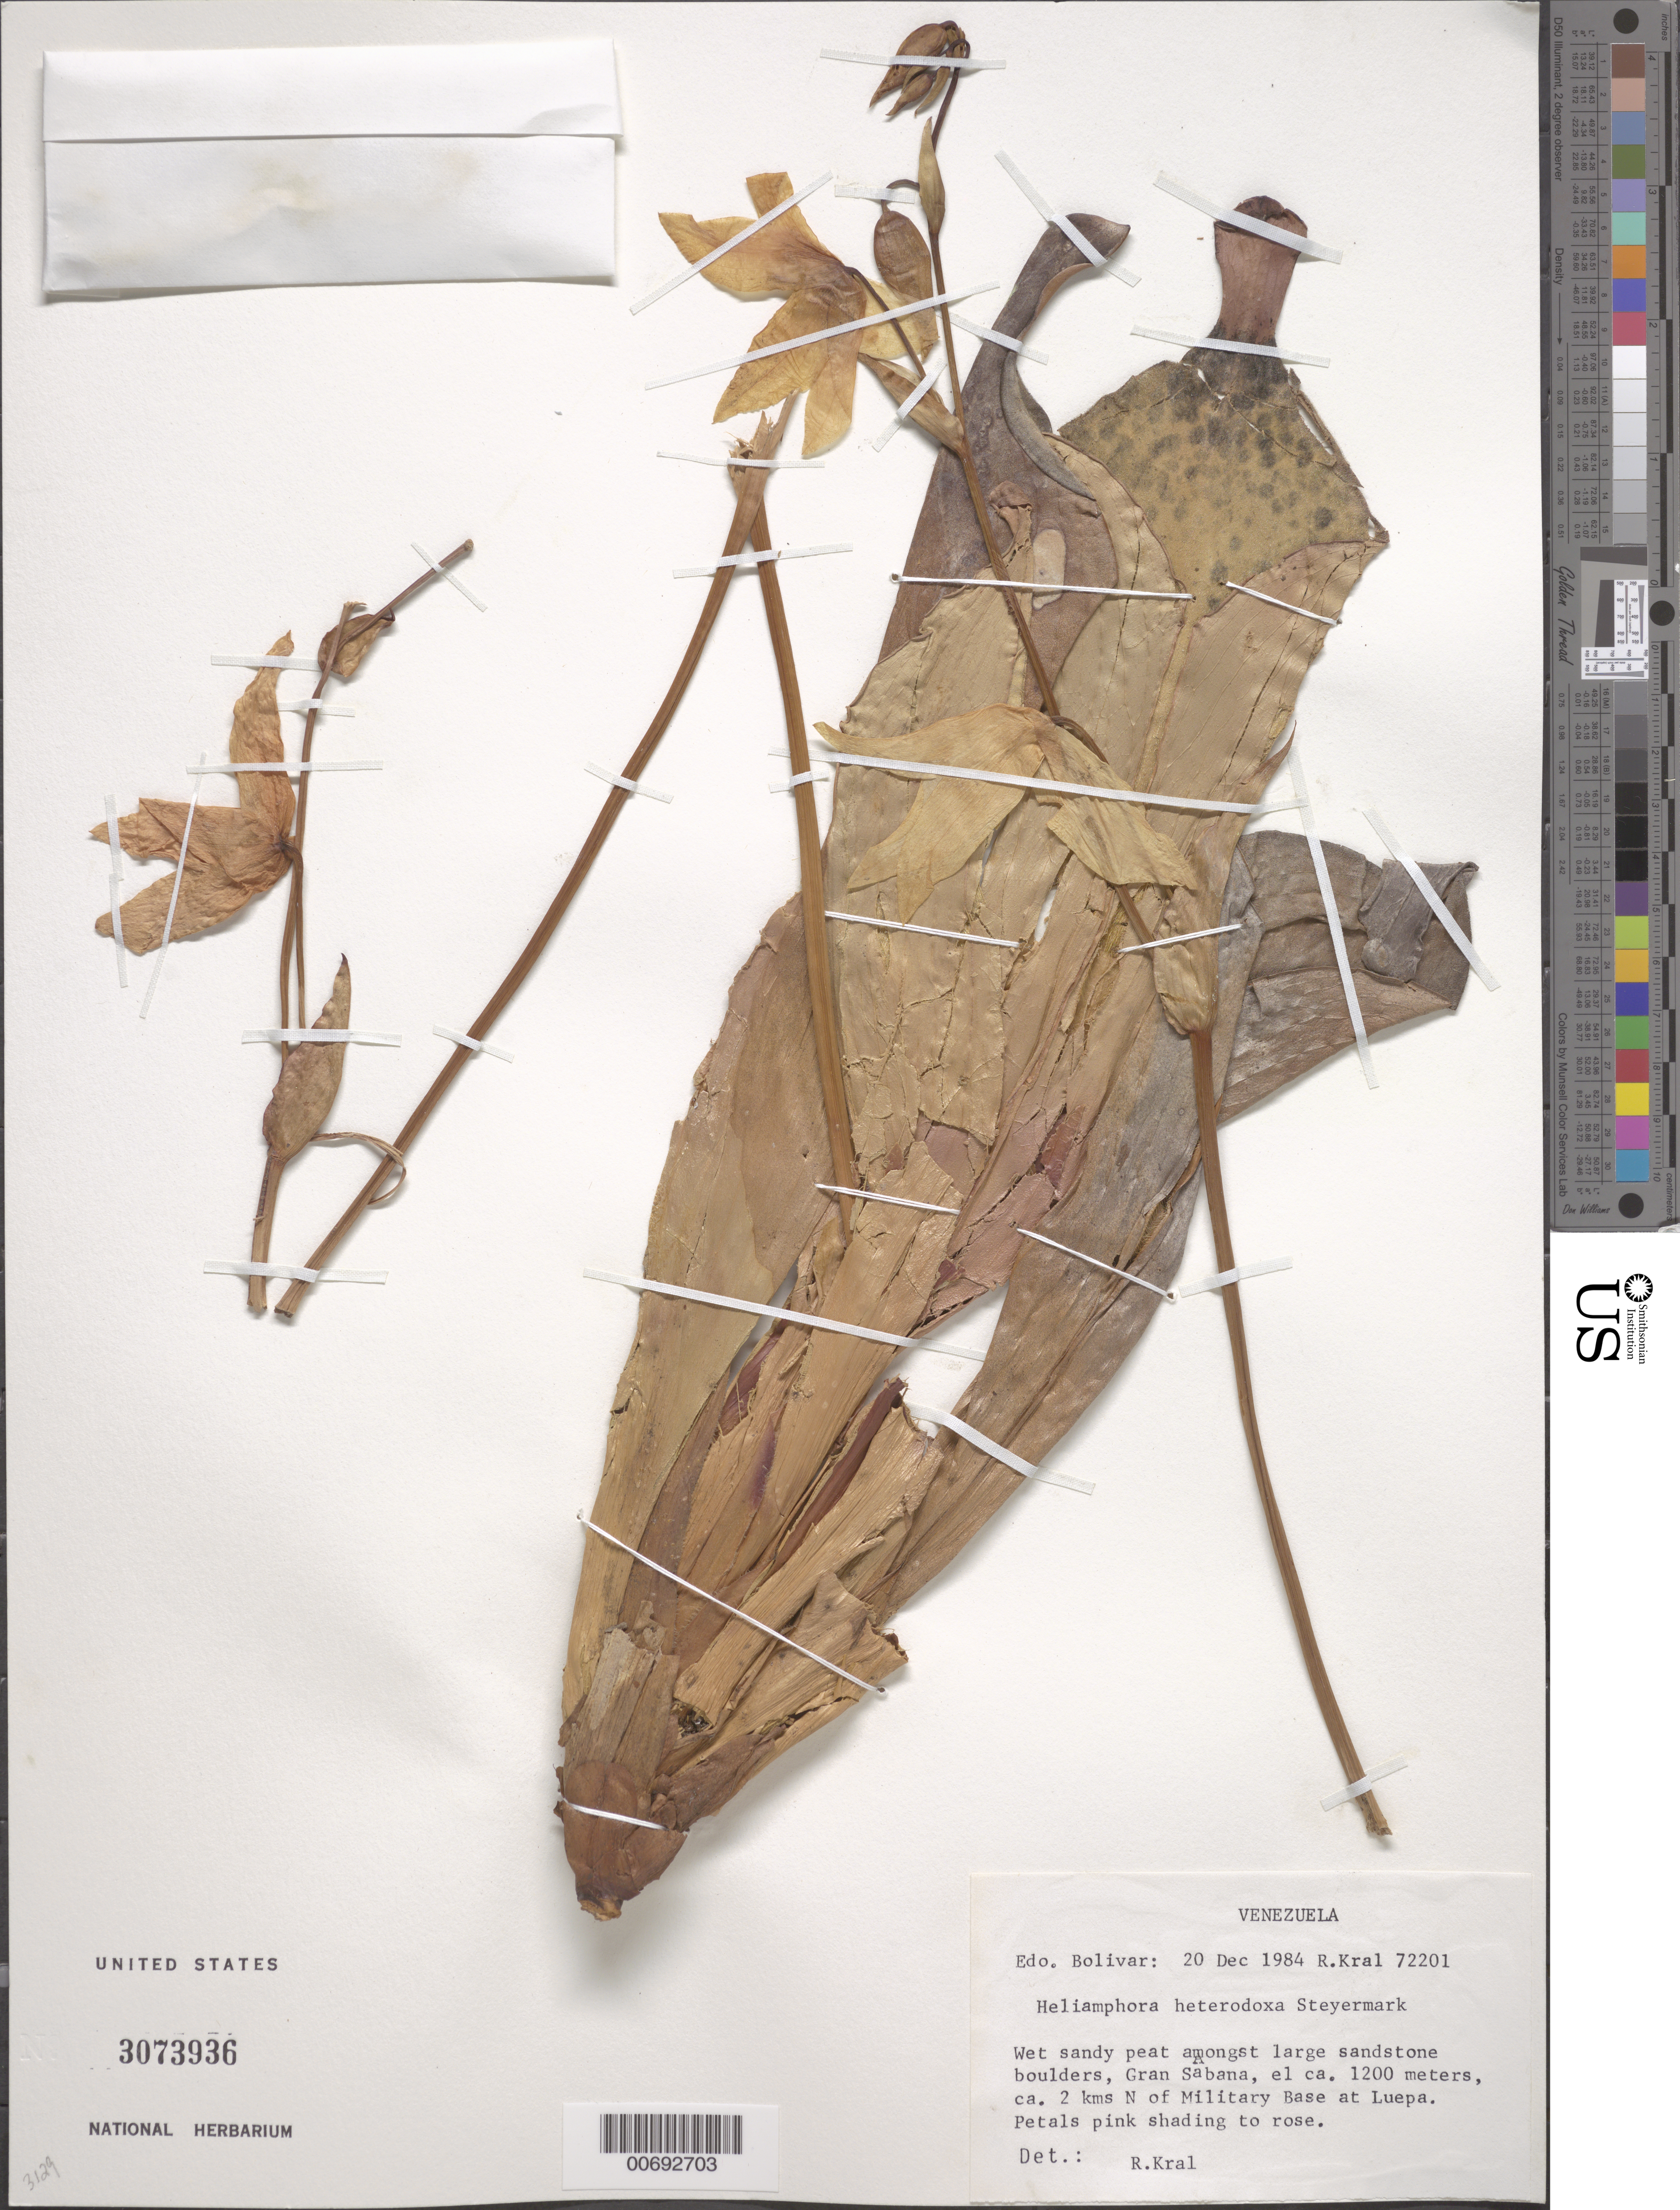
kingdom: Plantae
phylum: Tracheophyta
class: Magnoliopsida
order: Ericales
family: Sarraceniaceae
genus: Heliamphora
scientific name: Heliamphora heterodoxa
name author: Steyerm.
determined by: Kral, Robert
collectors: R. Kral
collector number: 72201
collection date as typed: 20-Dec-84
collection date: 1984-12-20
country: Venezuela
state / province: Bolívar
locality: Gran Sabana, 2 km N of Military Base at Luepa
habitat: Wet sandy peat among large sandstone boulders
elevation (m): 1200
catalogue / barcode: US 3073936